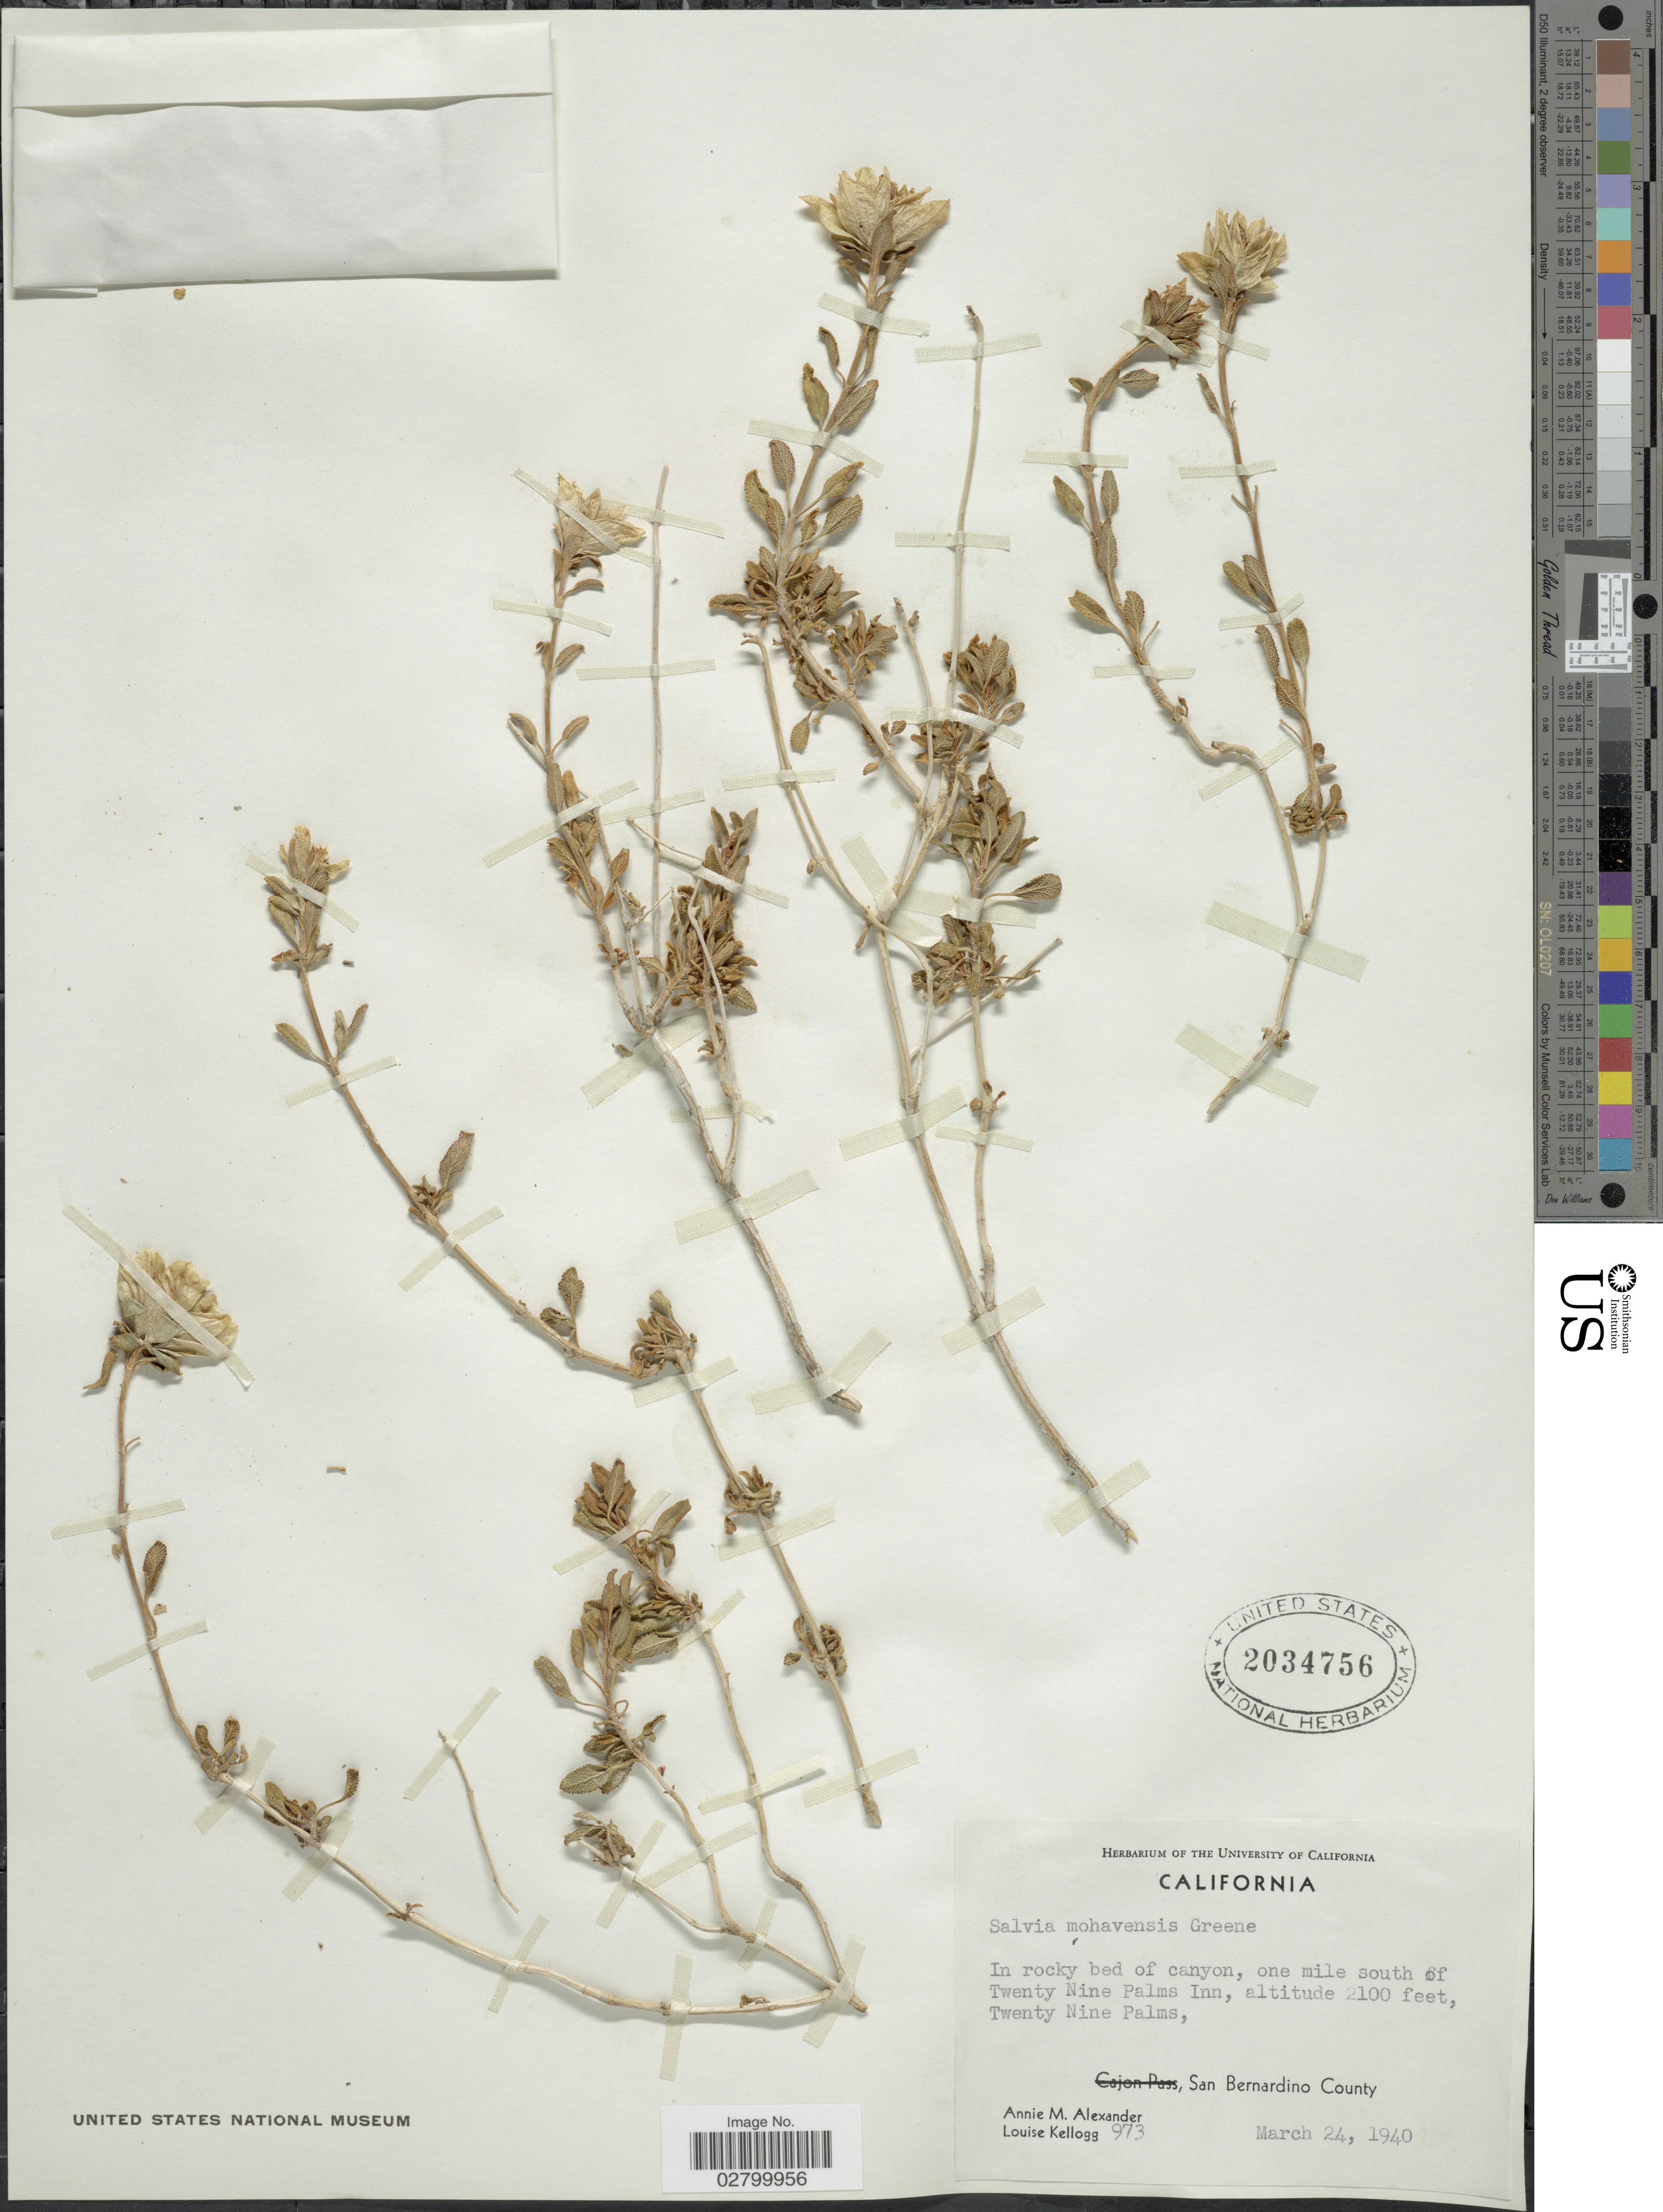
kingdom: Plantae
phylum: Tracheophyta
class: Magnoliopsida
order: Lamiales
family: Lamiaceae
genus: Salvia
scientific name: Salvia mohavensis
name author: Greene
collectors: A. M. Alexander & L. Kellogg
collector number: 973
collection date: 1940-03-24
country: United States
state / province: California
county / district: San Bernardino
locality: In rocky bed of canyon, one mile south of Twenty Nine Palms Inn, Twenty Nine Palms, San Bernardino County.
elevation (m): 640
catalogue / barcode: US 2034756